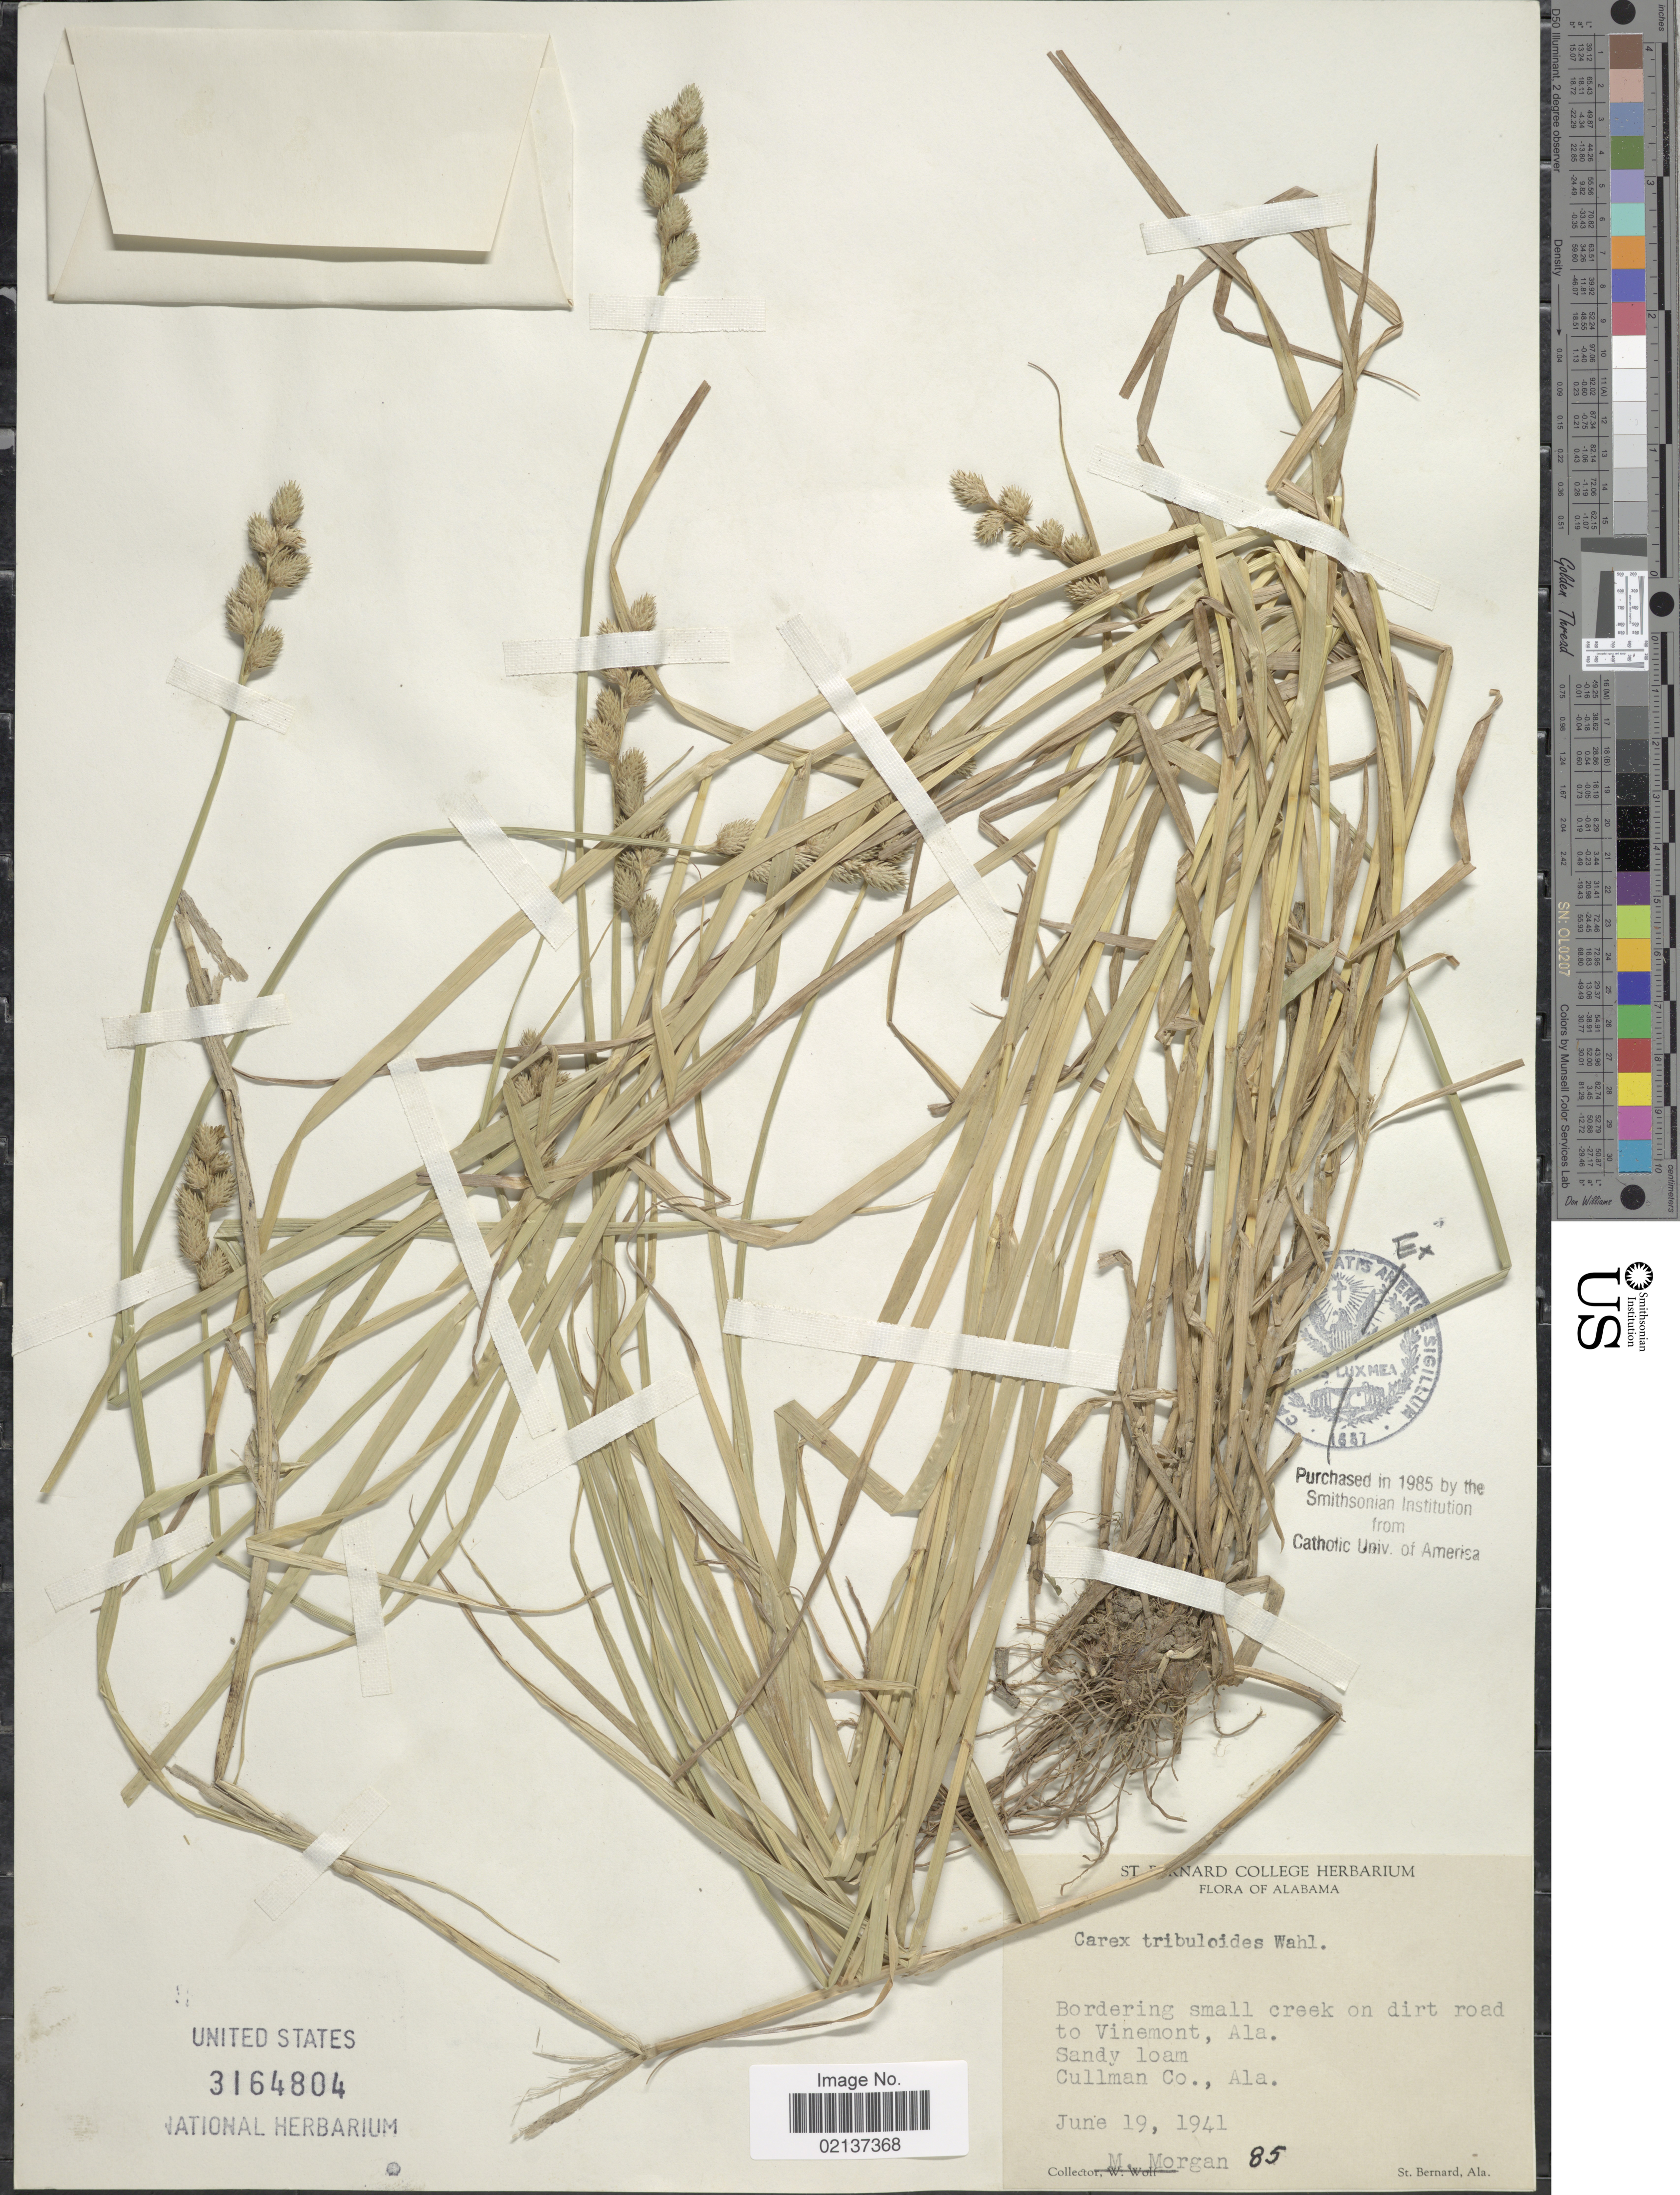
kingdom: Plantae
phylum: Tracheophyta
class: Liliopsida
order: Poales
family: Cyperaceae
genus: Carex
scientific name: Carex tribuloides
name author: Wahlenb.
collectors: M. Morgan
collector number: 85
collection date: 1941-06-19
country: United States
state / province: Alabama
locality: Dirt road to Vinemont, Ala., Cullman Co.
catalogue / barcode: US 3164804